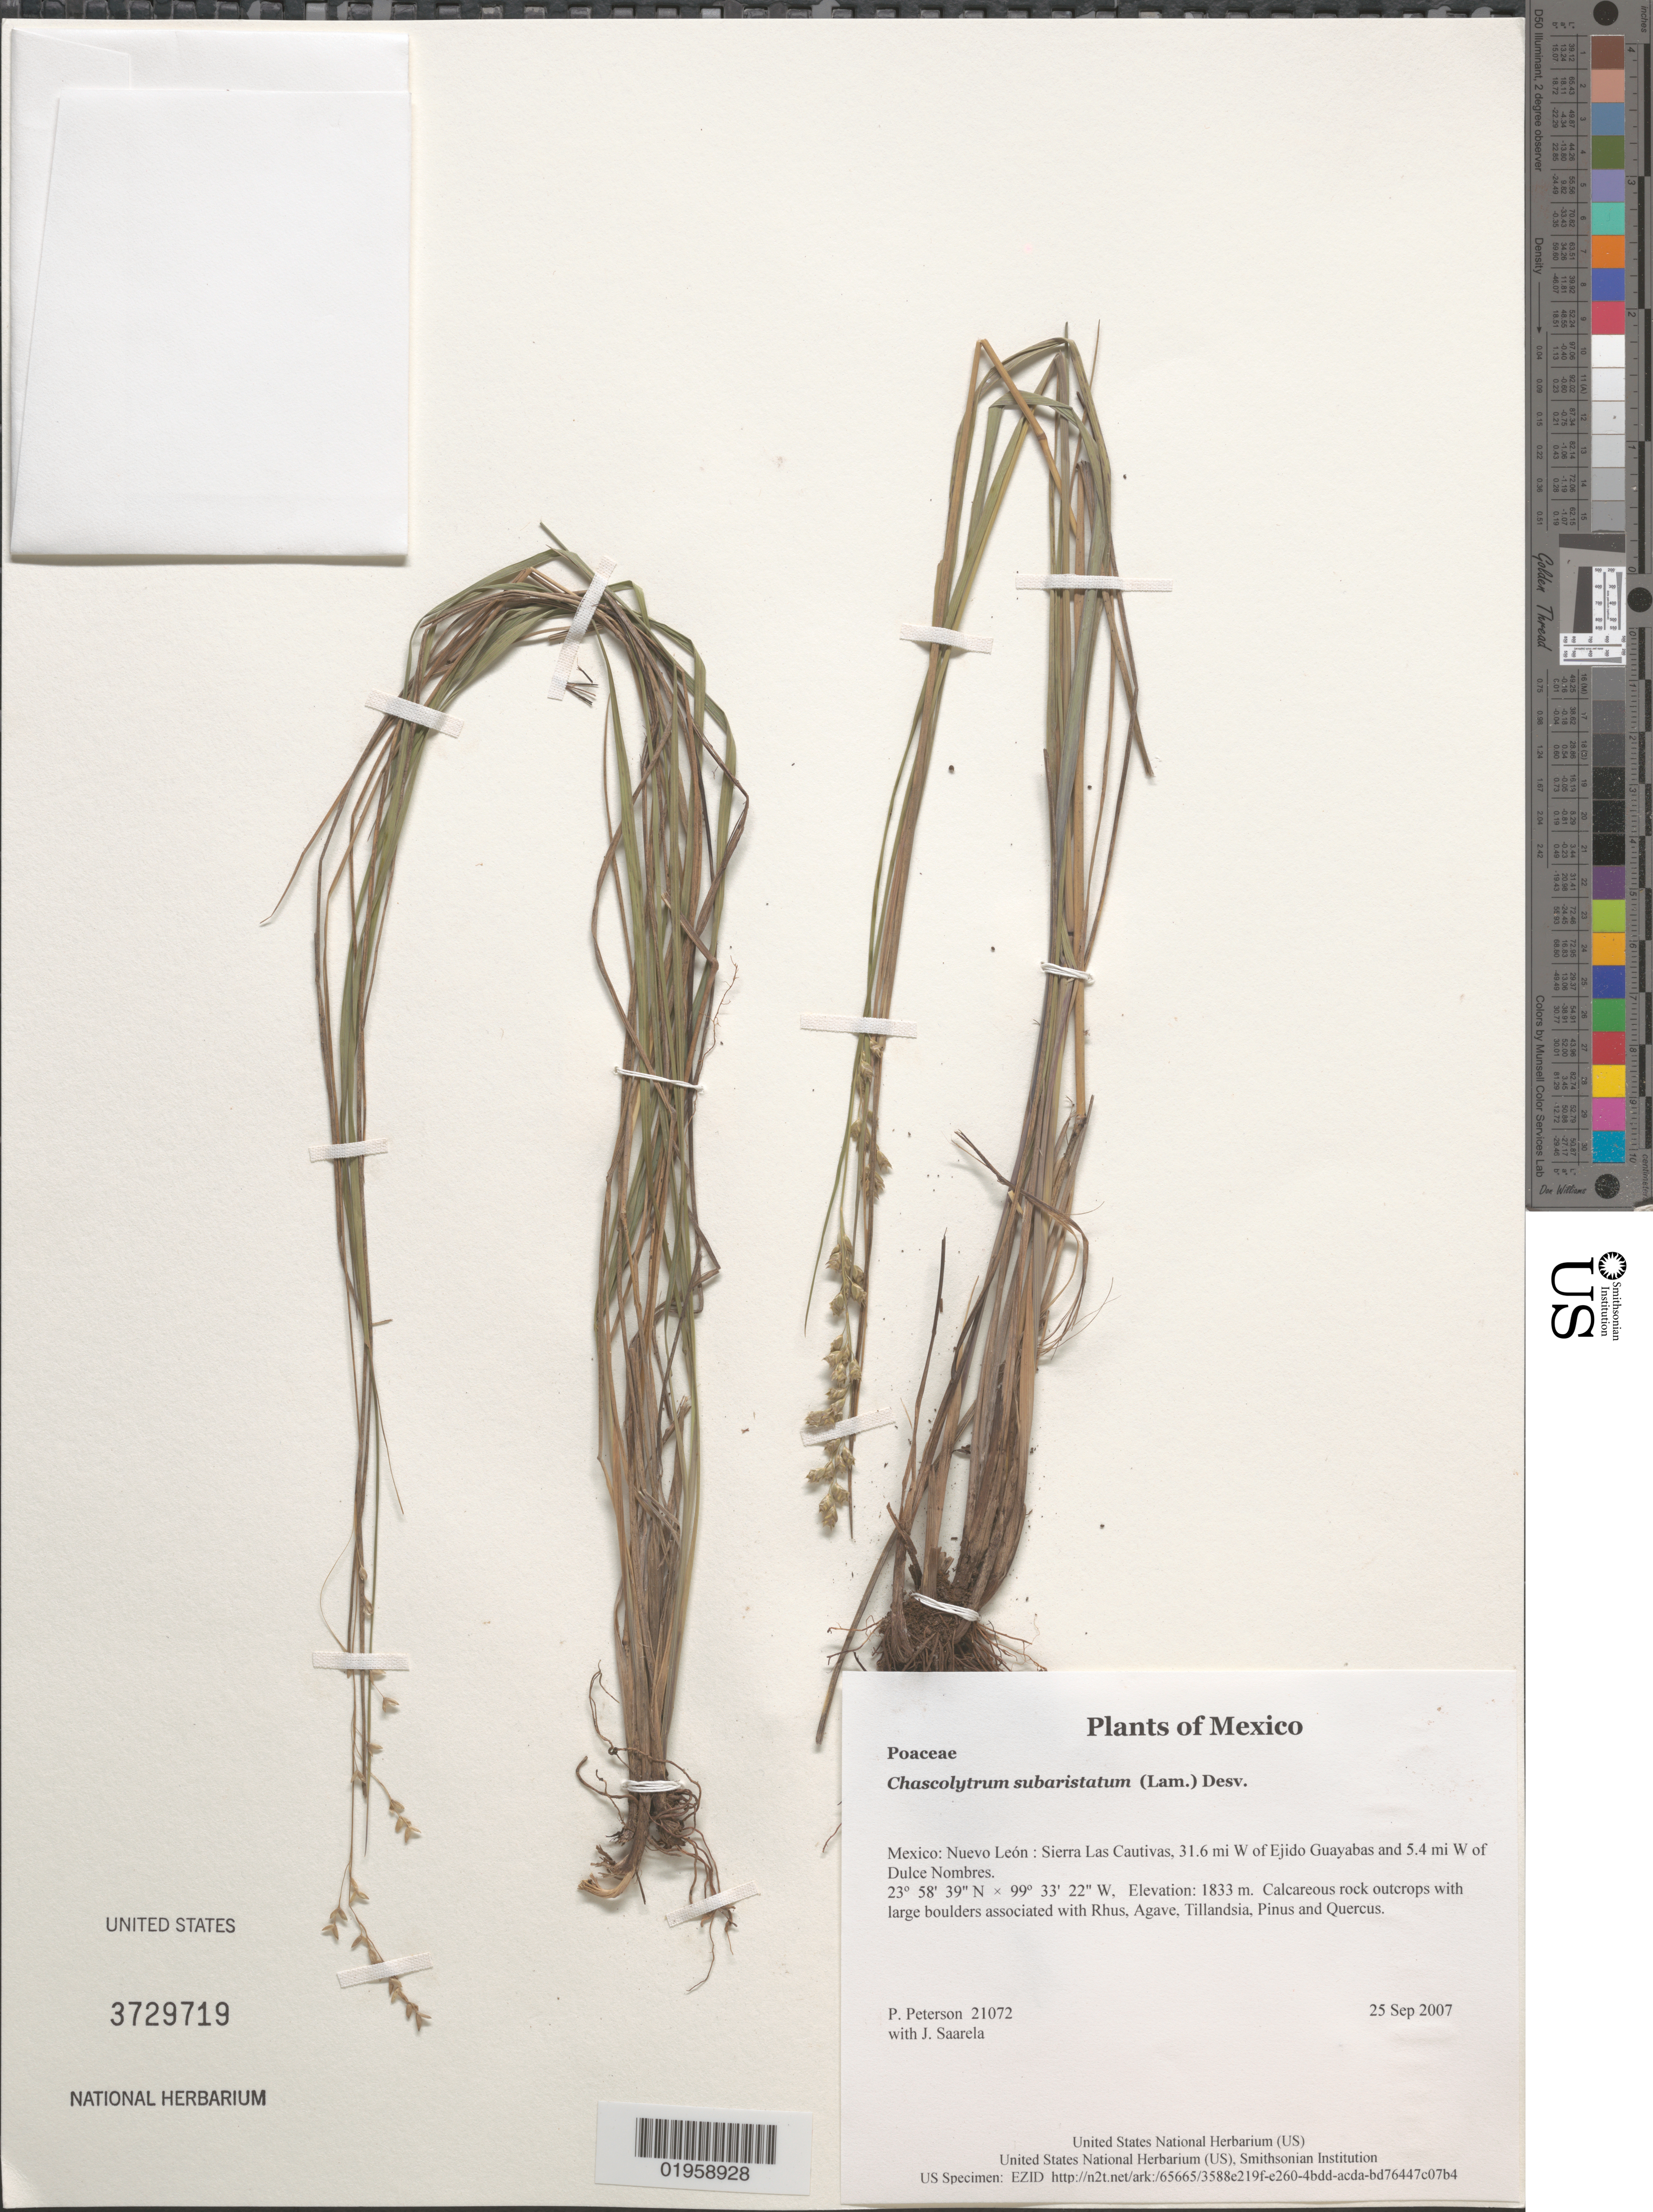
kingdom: Plantae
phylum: Tracheophyta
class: Liliopsida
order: Poales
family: Poaceae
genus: Chascolytrum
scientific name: Chascolytrum subaristatum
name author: (Lam.) Desv.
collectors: P. M. Peterson & J. Saarela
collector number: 21072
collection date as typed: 25 Sep 2007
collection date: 2007-09-25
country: Mexico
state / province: Nuevo León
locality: Sierra Las Cautivas, 31.6 mi W of Ejido Guayabas and 5.4 mi W of Dulce Nombres.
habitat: Calcareous rock outcrops with large boulders associated with Rhus, Agave, Tillandsia, Pinus and Quercus.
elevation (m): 1833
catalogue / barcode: US 3729719